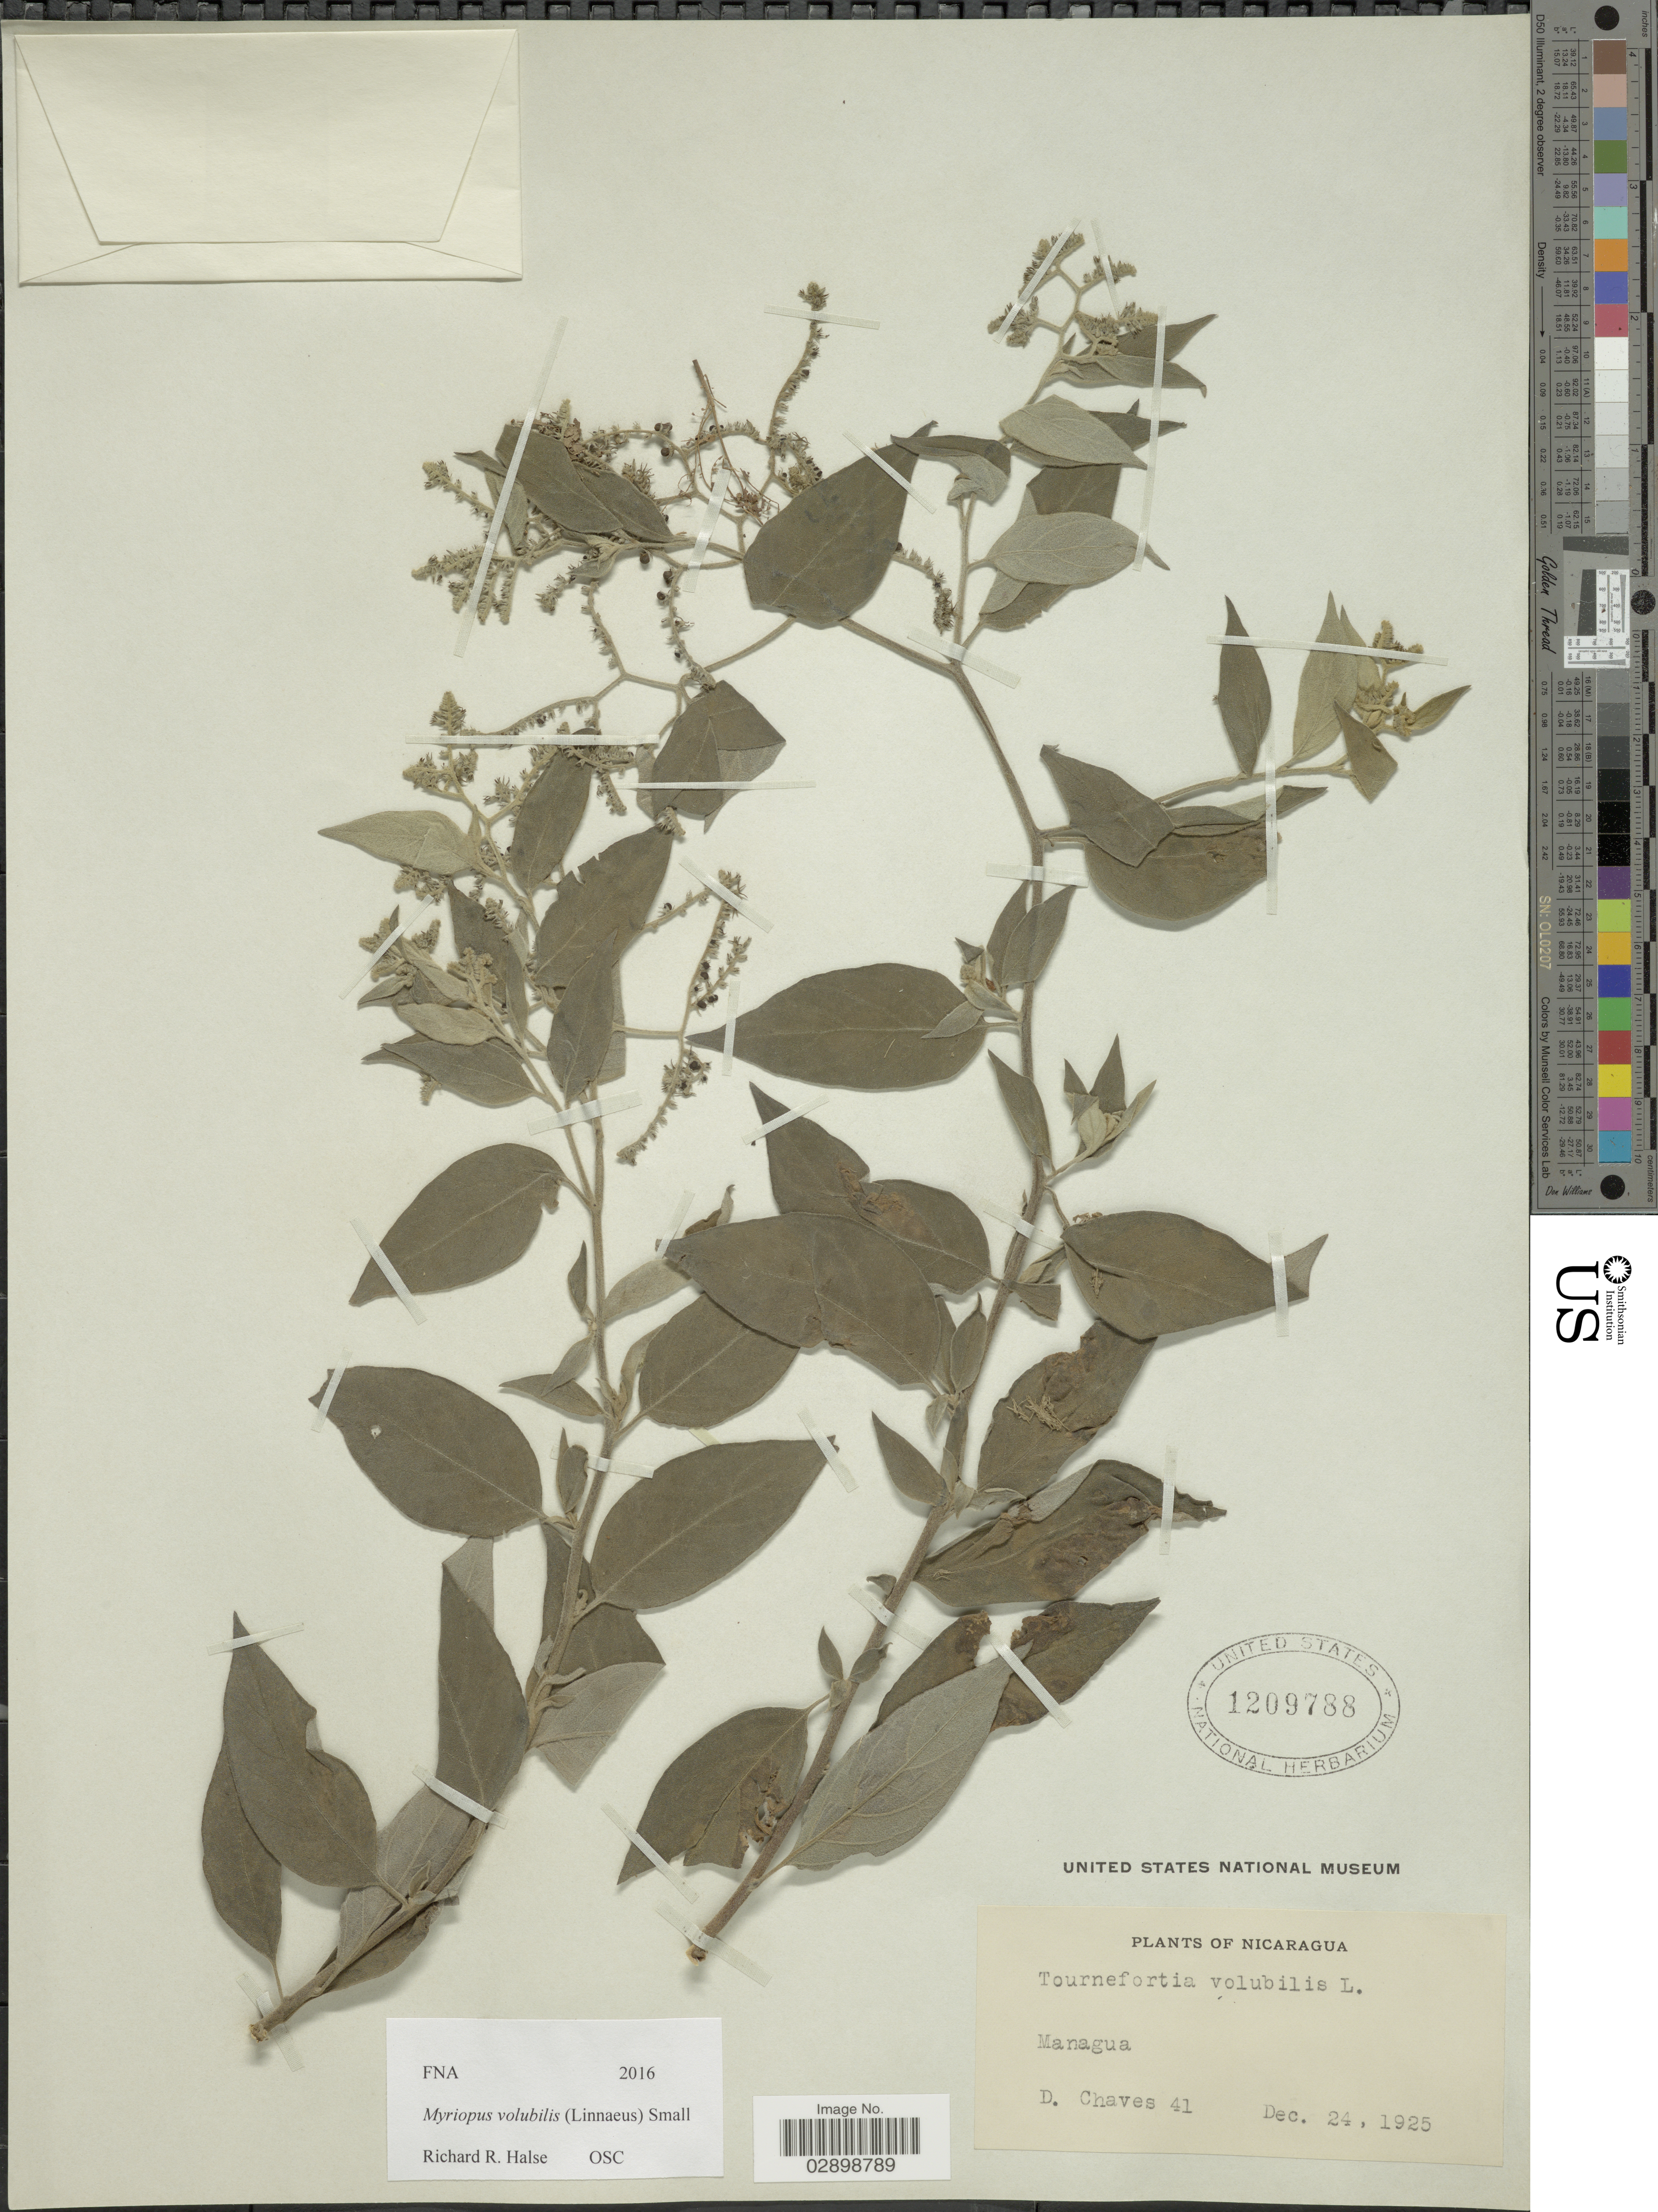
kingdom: Plantae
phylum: Tracheophyta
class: Magnoliopsida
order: Boraginales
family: Heliotropiaceae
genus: Myriopus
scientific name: Myriopus volubilis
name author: (L.) Small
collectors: D. Chaves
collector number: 41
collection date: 1925-12-24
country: Nicaragua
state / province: Managua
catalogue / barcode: US 1209788